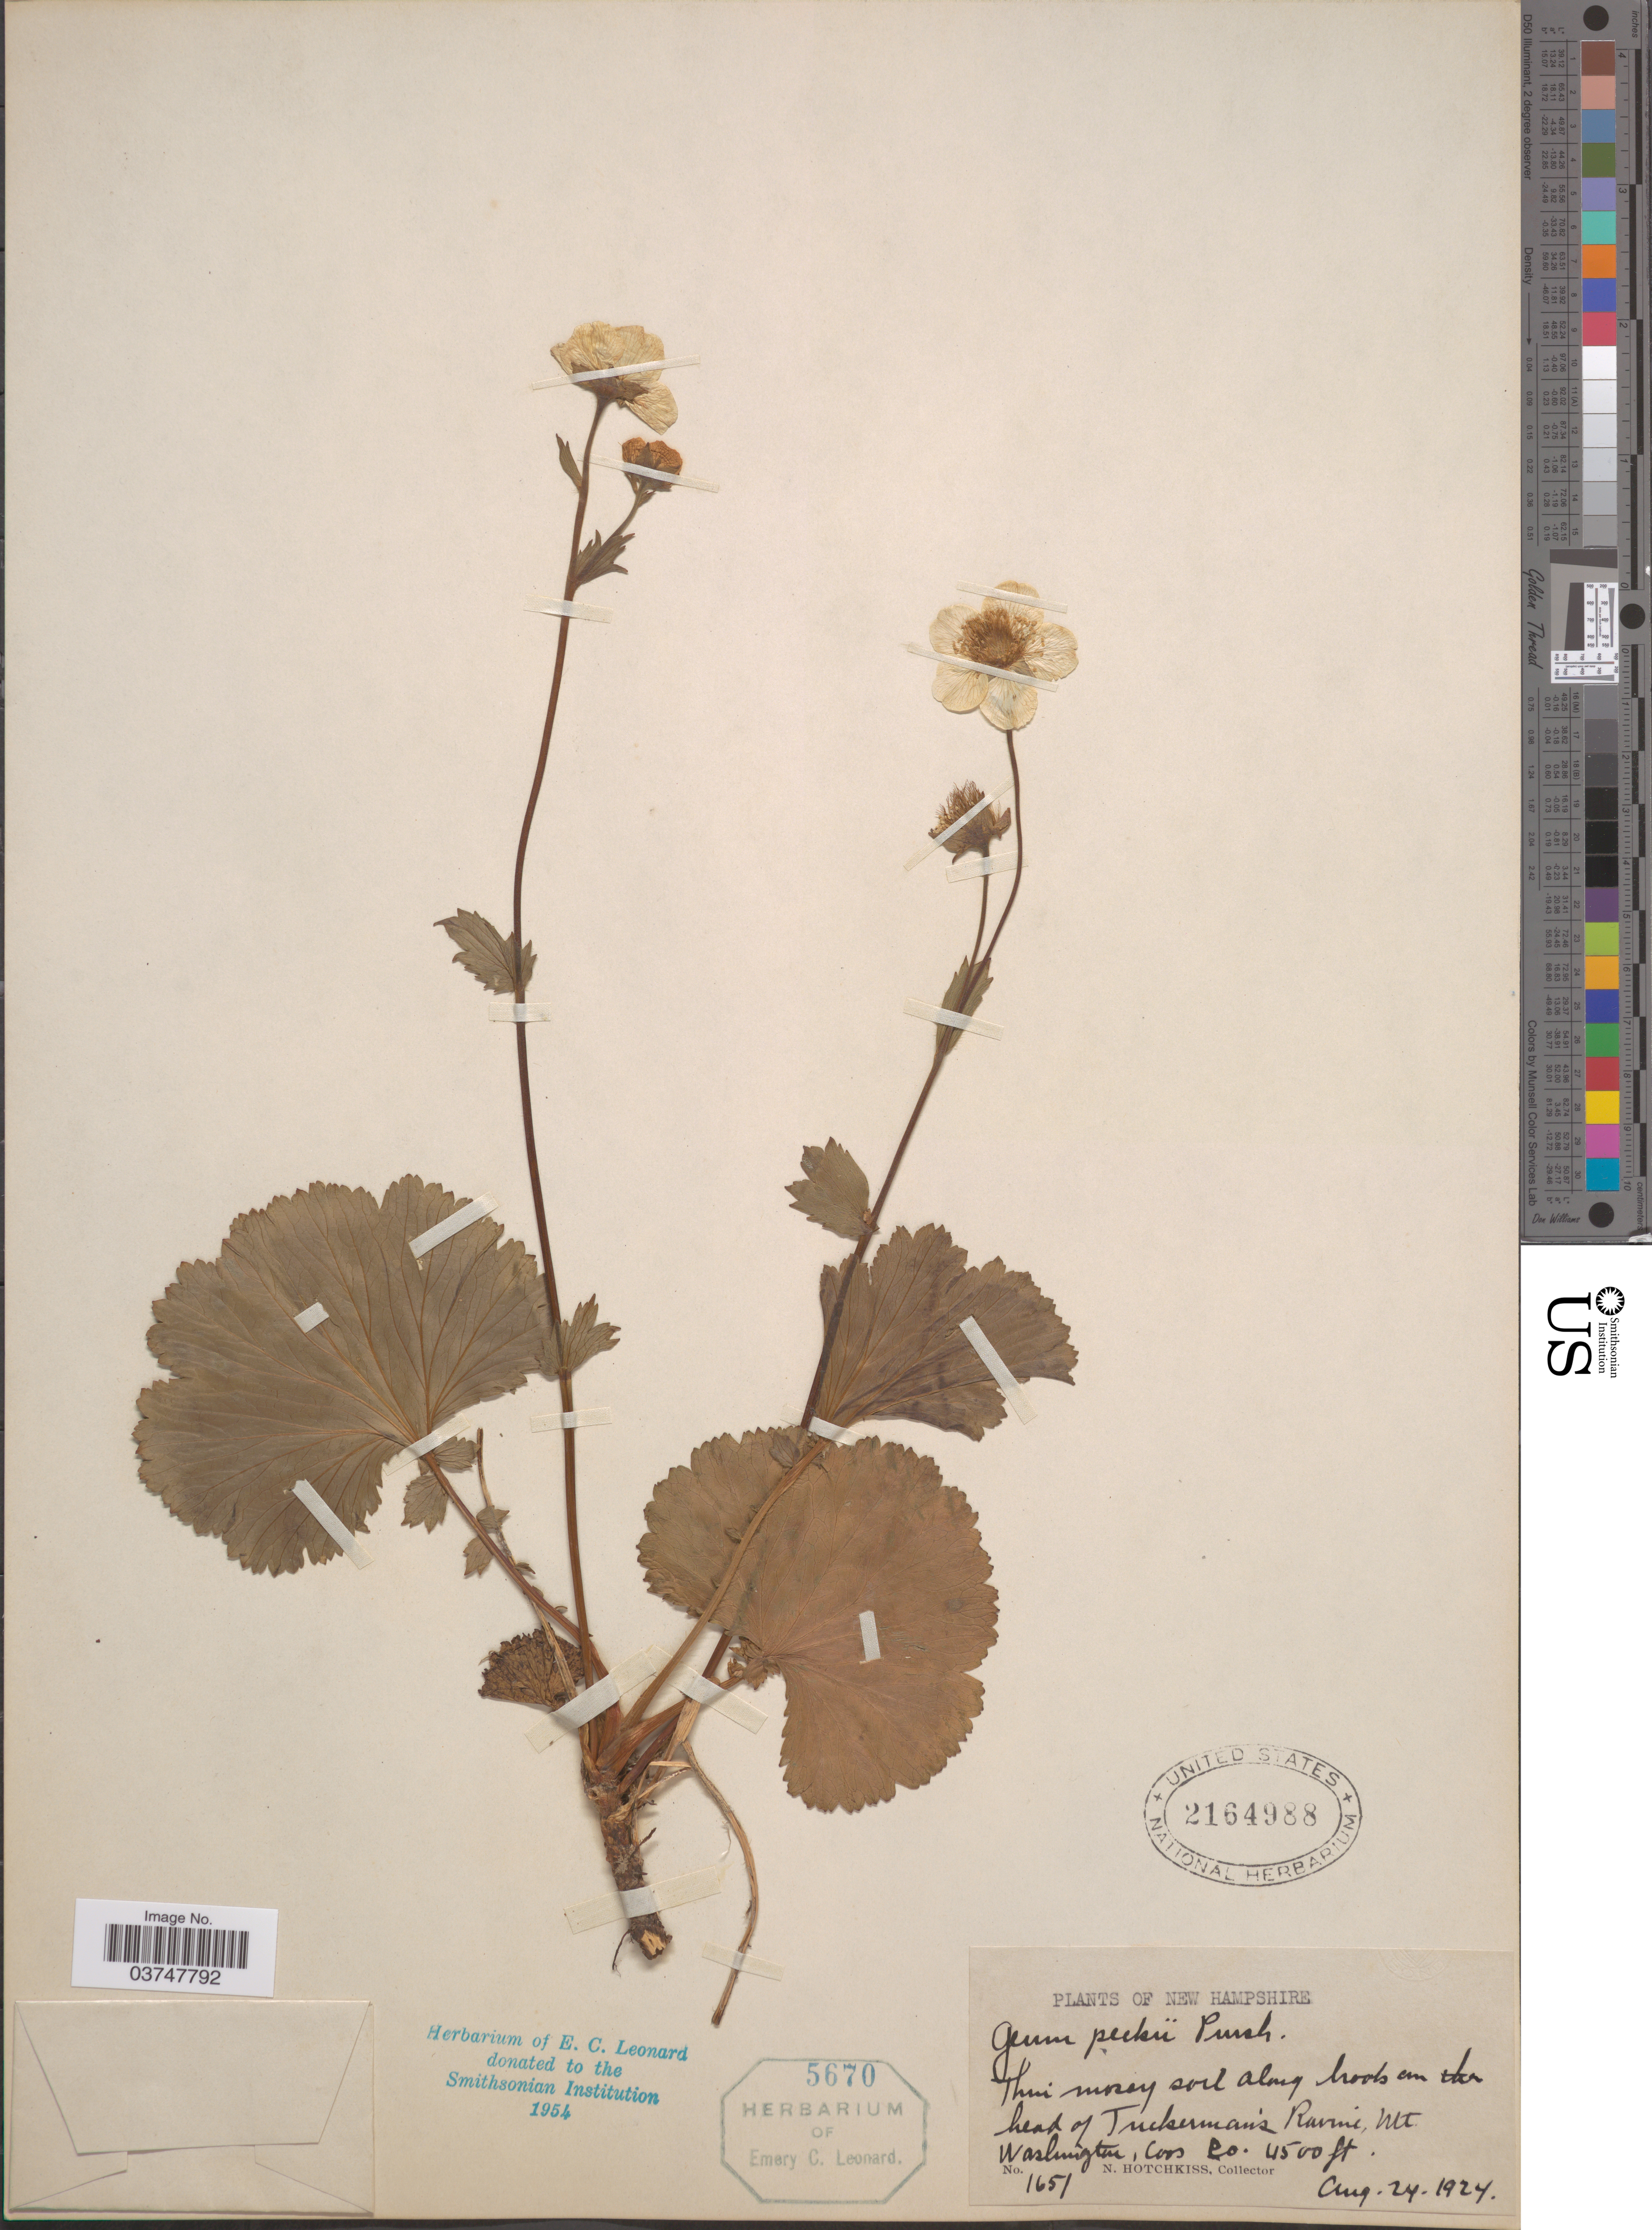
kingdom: Plantae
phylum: Tracheophyta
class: Magnoliopsida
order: Rosales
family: Rosaceae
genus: Geum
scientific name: Geum peckii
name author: Pursh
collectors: N. Hotchkiss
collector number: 1651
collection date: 1924-08-24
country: United States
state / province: New Hampshire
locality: On the head of Tuckerman's Ravine, Mt. Washington, Coos Co.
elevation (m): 1372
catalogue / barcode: US 2164988